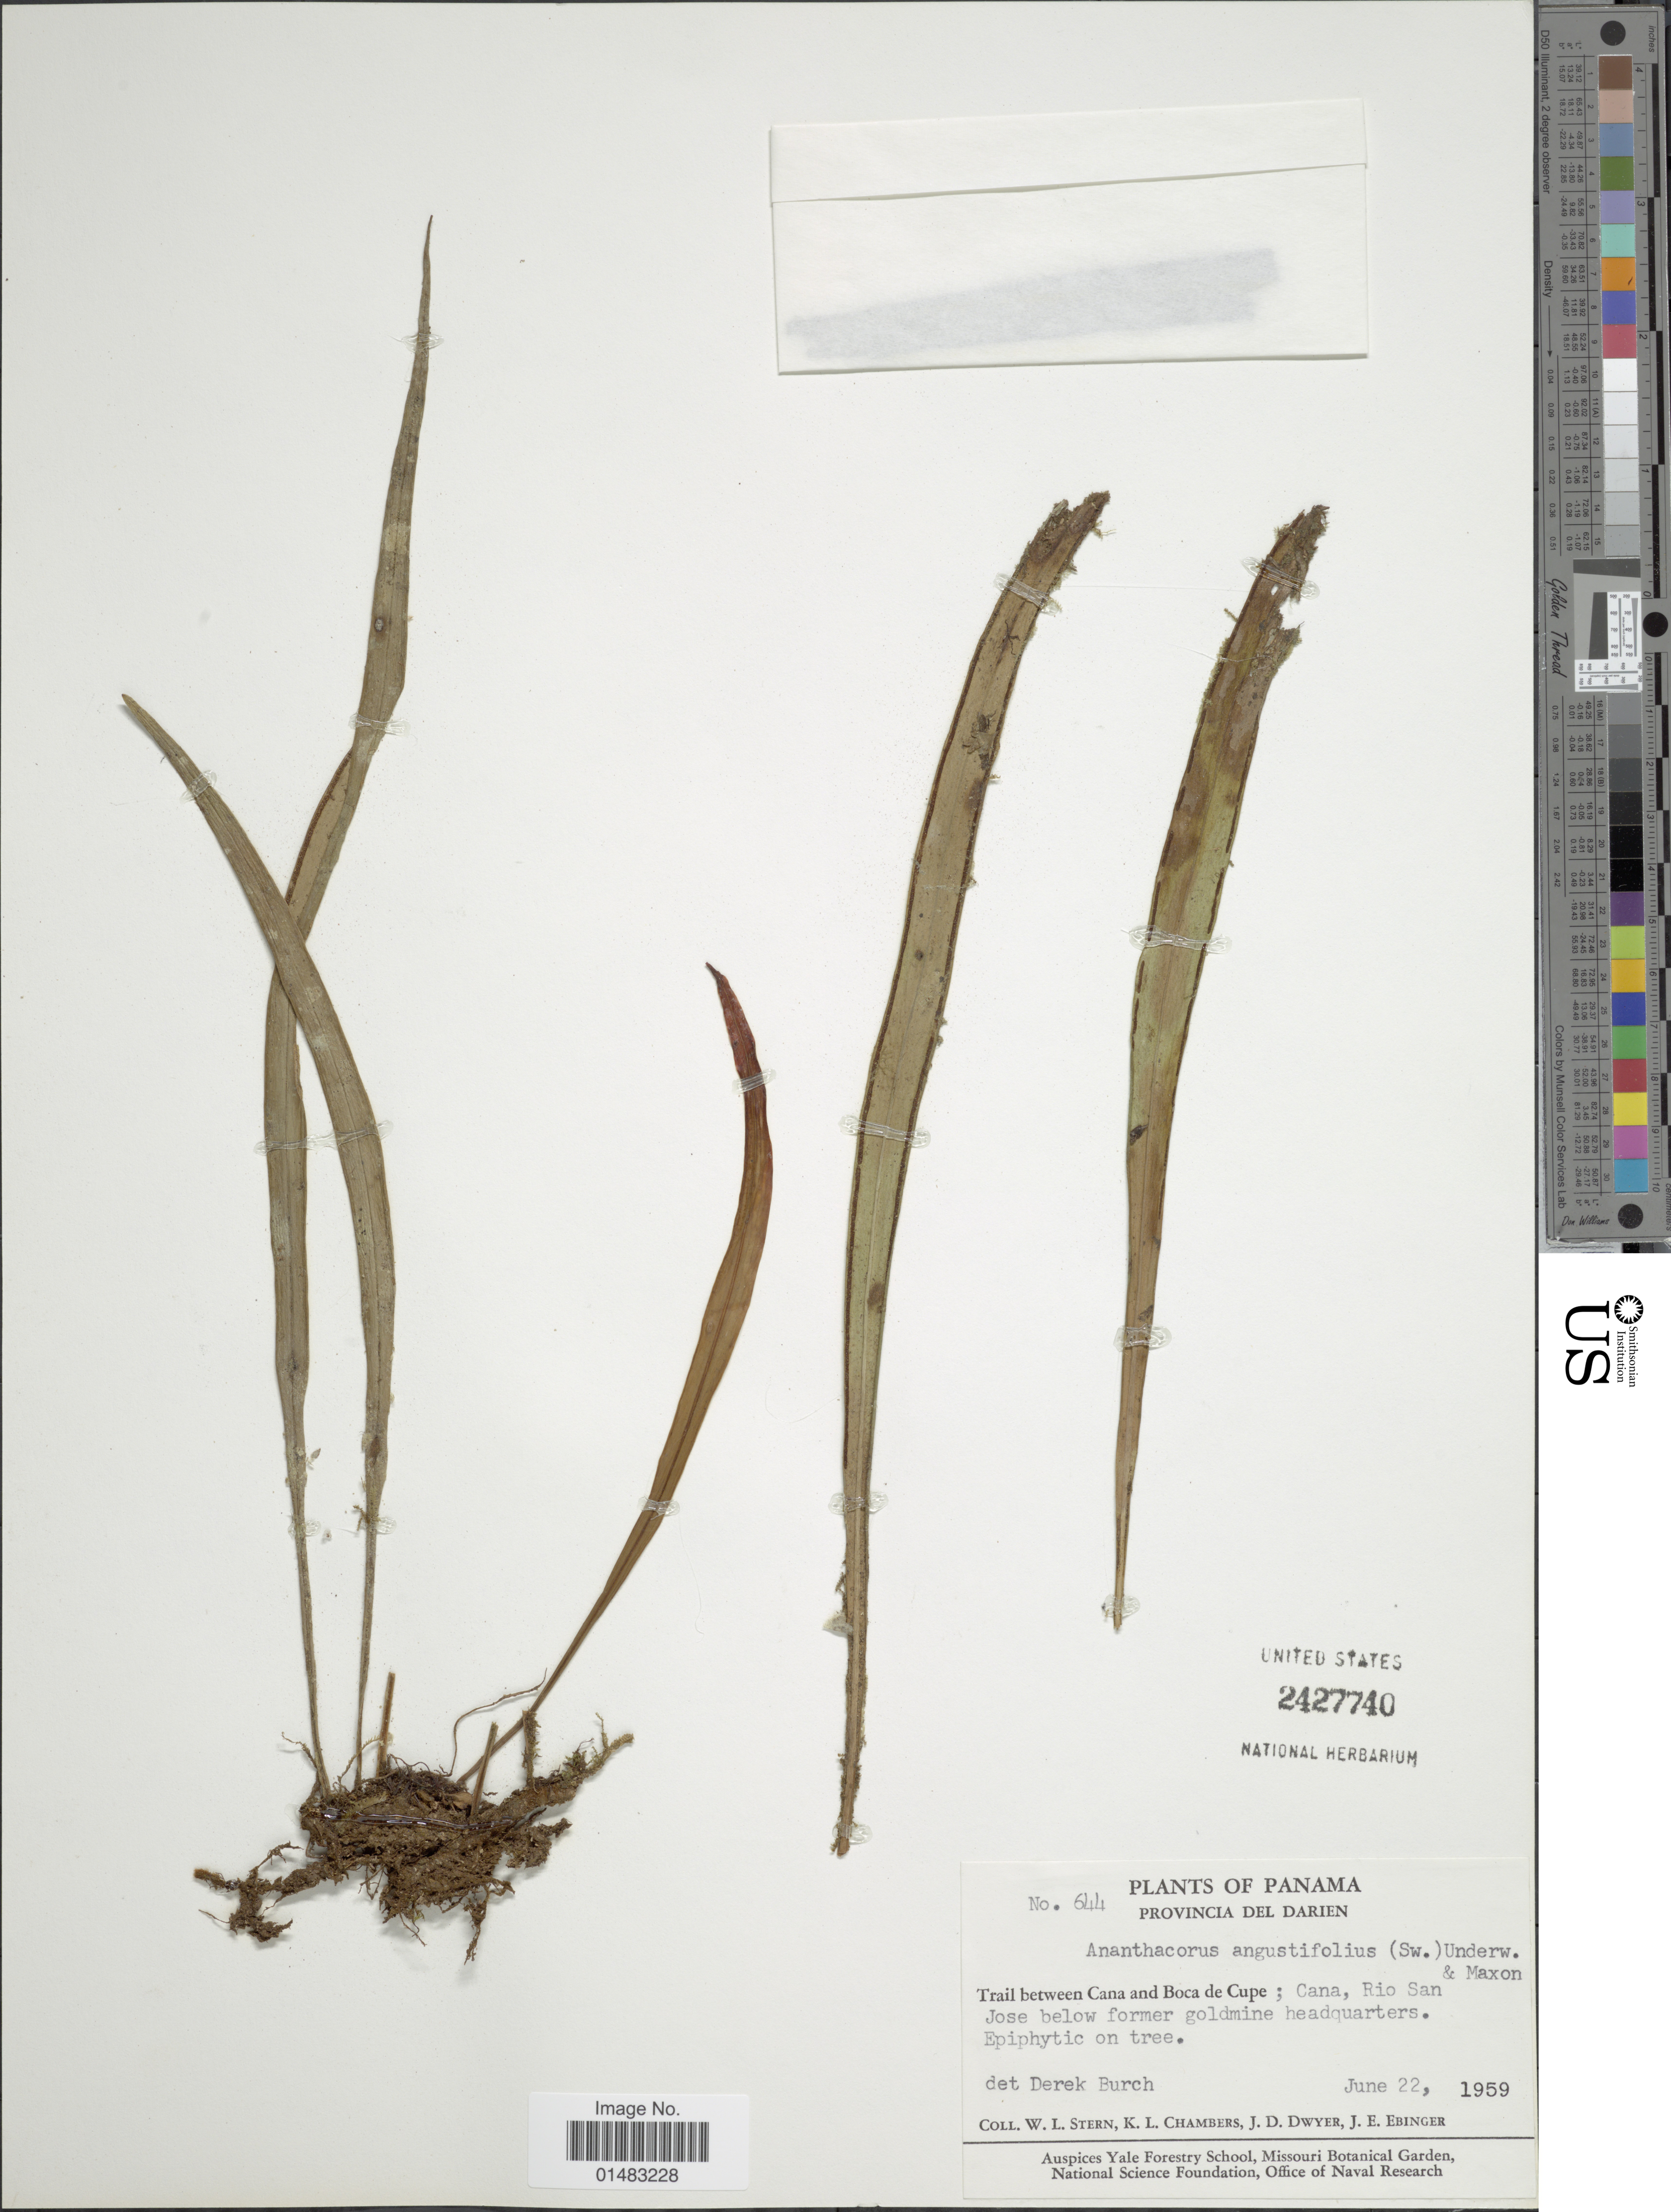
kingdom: Plantae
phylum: Tracheophyta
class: Polypodiopsida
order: Polypodiales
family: Pteridaceae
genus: Ananthacorus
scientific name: Ananthacorus angustifolius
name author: (Sw.) Underw. & Maxon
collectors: W. L. Stern, K. Chambers, J. D. Dwyer & J. Ebinger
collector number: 644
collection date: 1959-06-22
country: Panama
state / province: Darién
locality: Trail between Canna and Boca de Cupe; Cana, Rio San Jose below former goldmine headquarters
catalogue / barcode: US 2427740